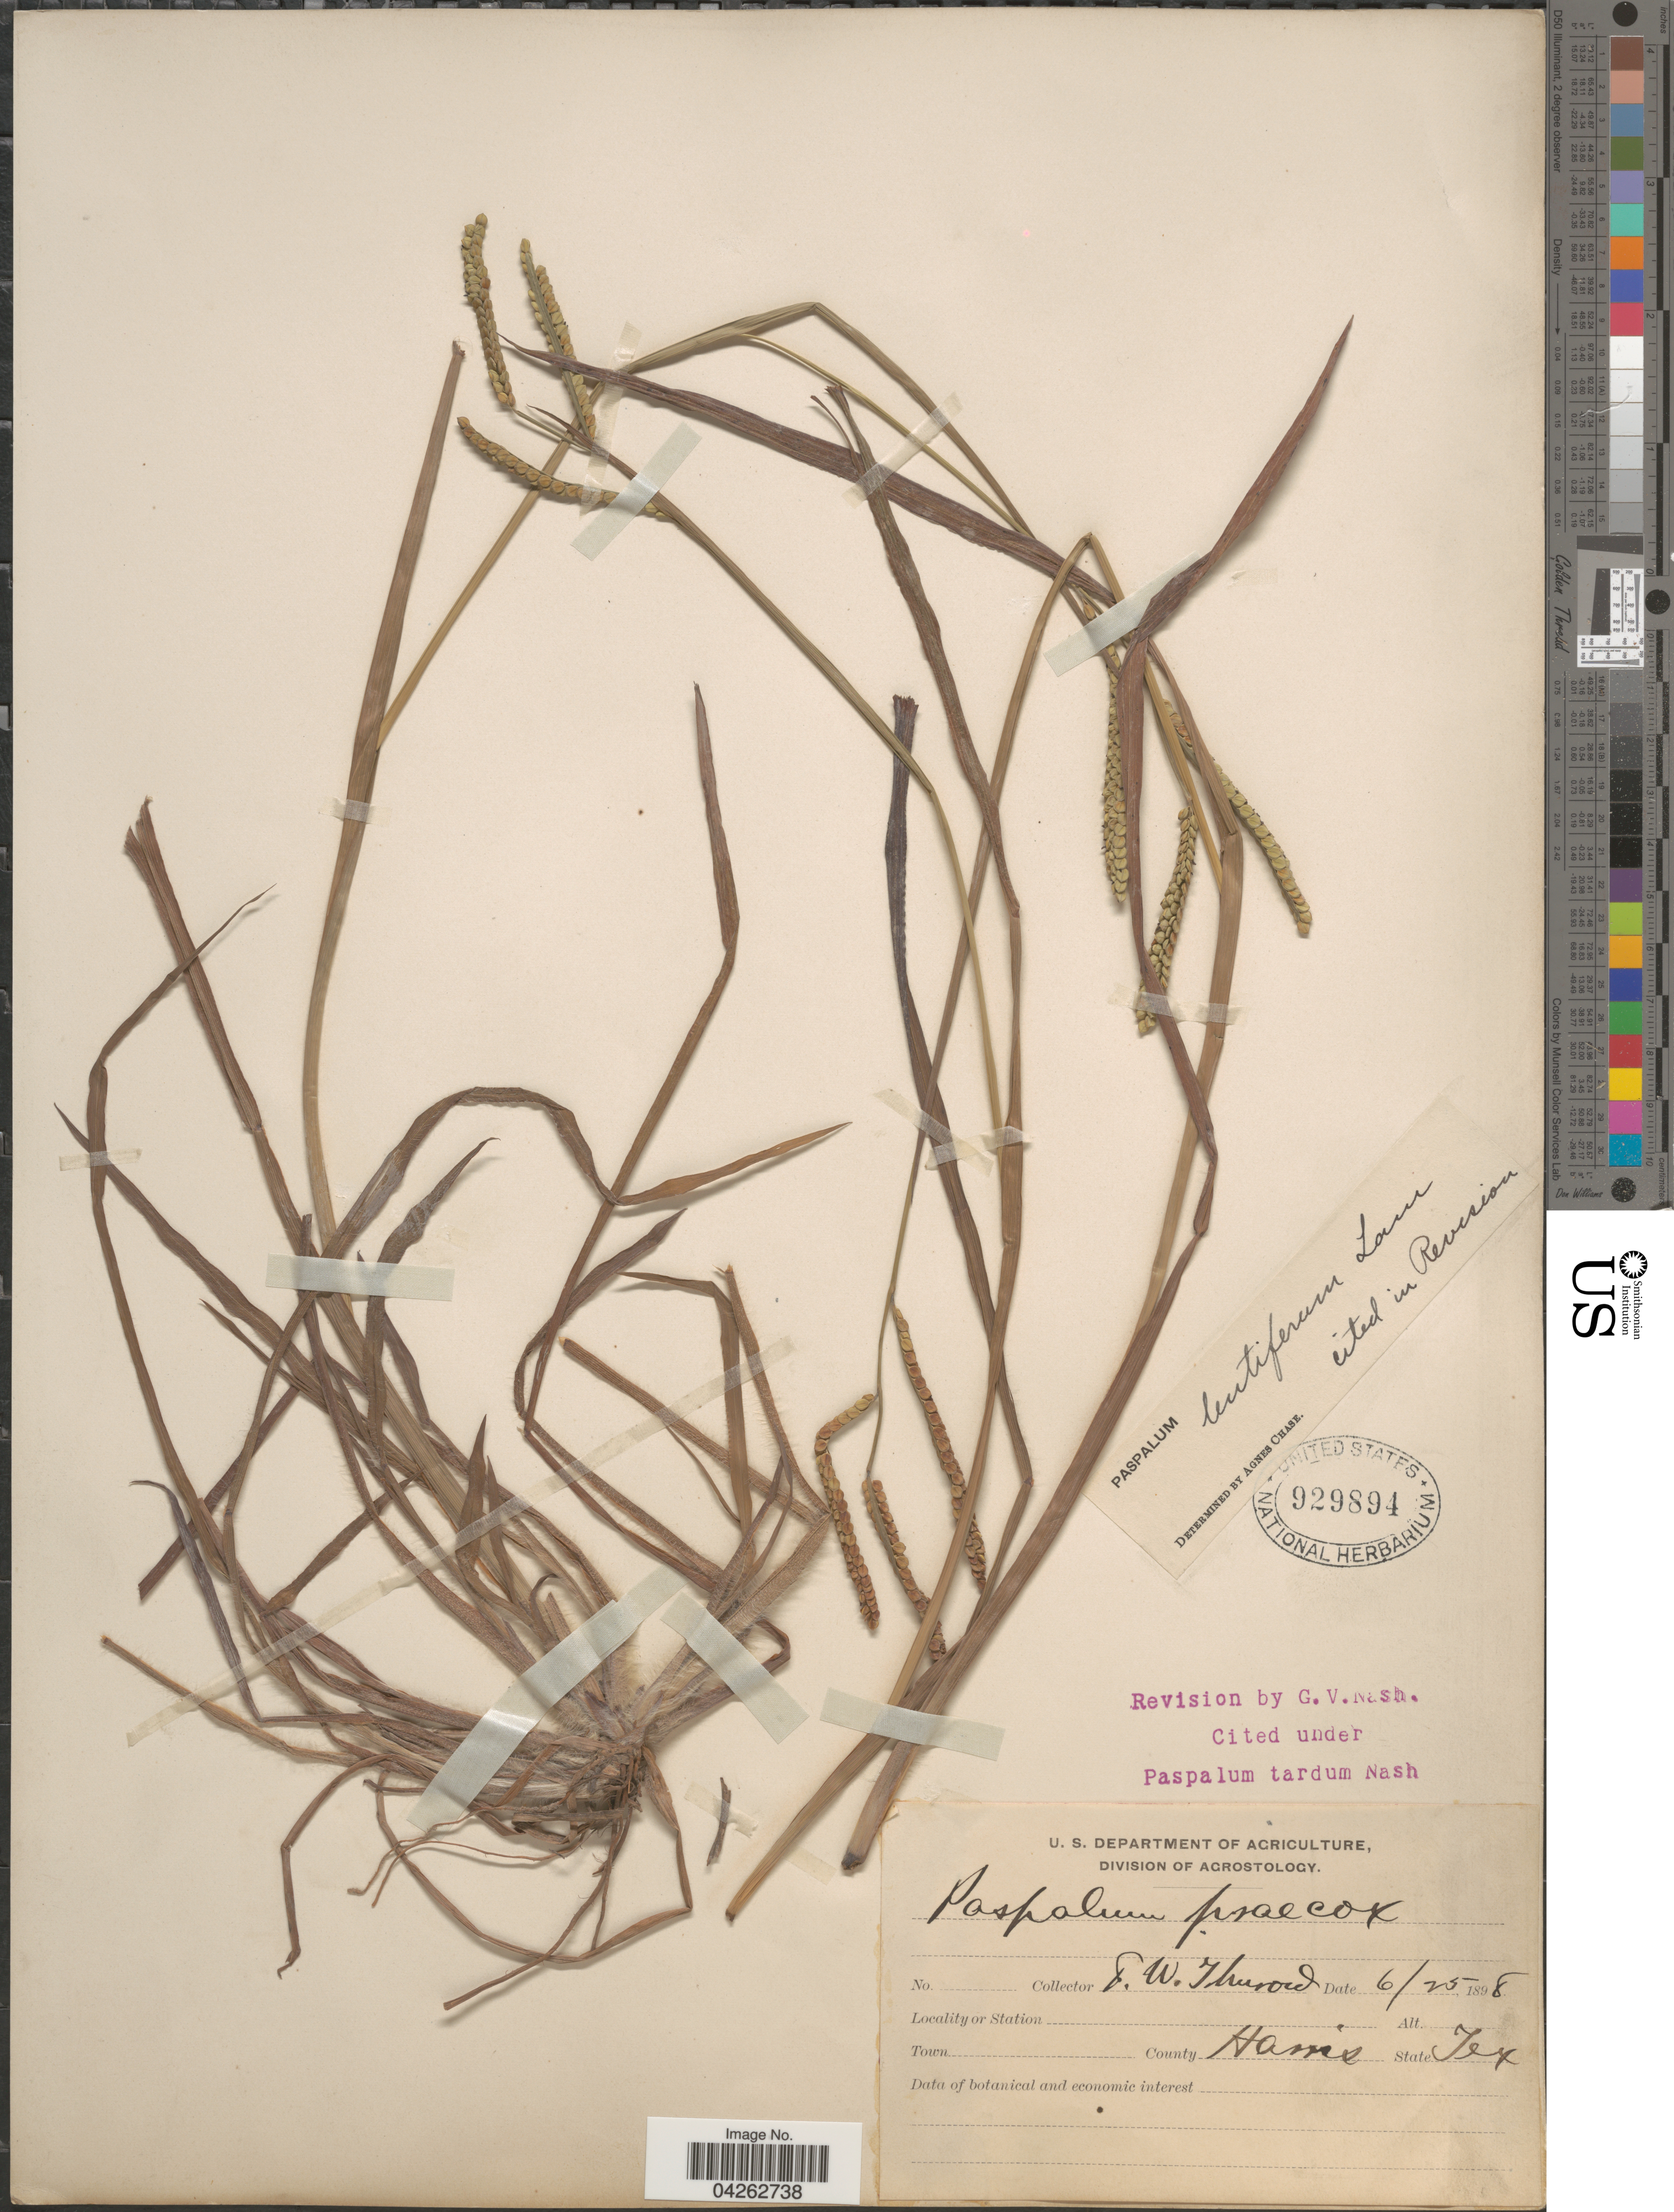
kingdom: Plantae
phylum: Tracheophyta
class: Liliopsida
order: Poales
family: Poaceae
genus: Paspalum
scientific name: Paspalum lentiferum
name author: Lam.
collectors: F. W. Thurow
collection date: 1898-06-25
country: United States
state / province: Texas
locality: County Harris.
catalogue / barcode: US 929894